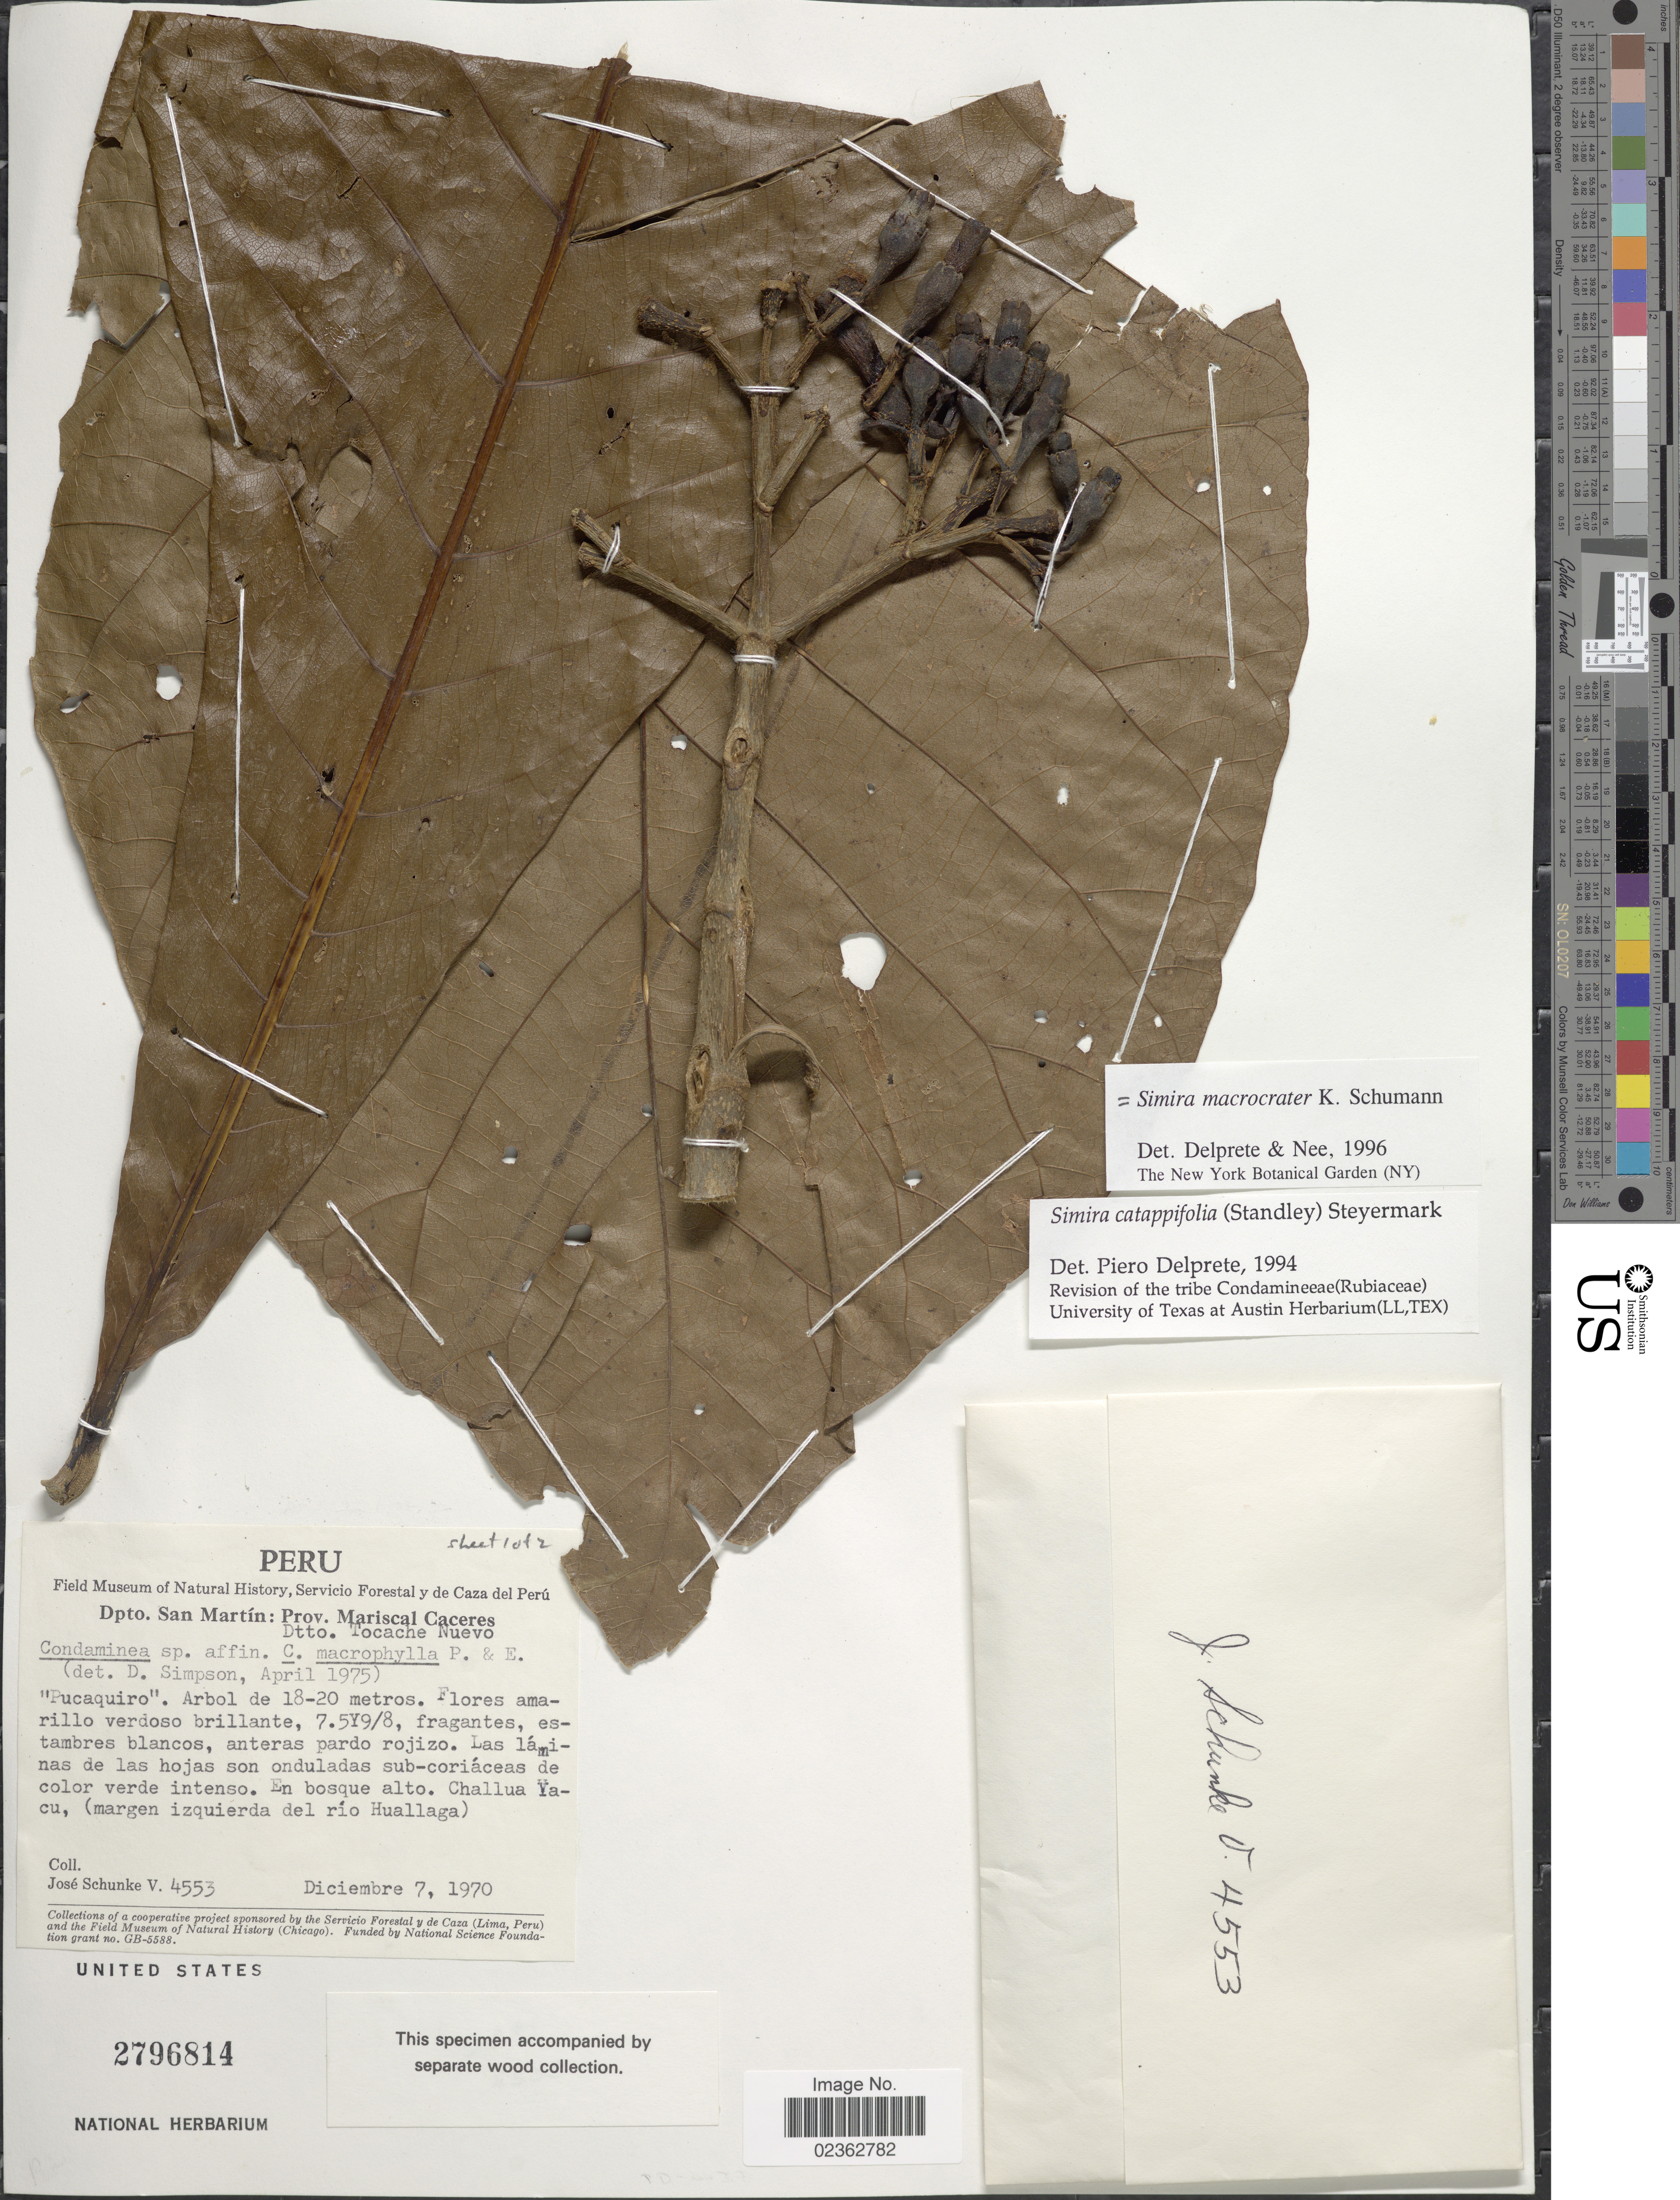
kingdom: Plantae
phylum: Tracheophyta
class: Magnoliopsida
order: Gentianales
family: Rubiaceae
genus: Simira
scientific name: Simira macrocrater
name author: (K. Schum.) Steyerm.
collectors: J. Schunke Vigo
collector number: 4553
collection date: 1970-12-07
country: Peru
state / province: San Martín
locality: Prov. Mariscal caceres, Dtto. Tocache Nuevo, en bosque alto, Challula Yacu (margen izquierda del rio Huallaga)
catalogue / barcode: US 2796814